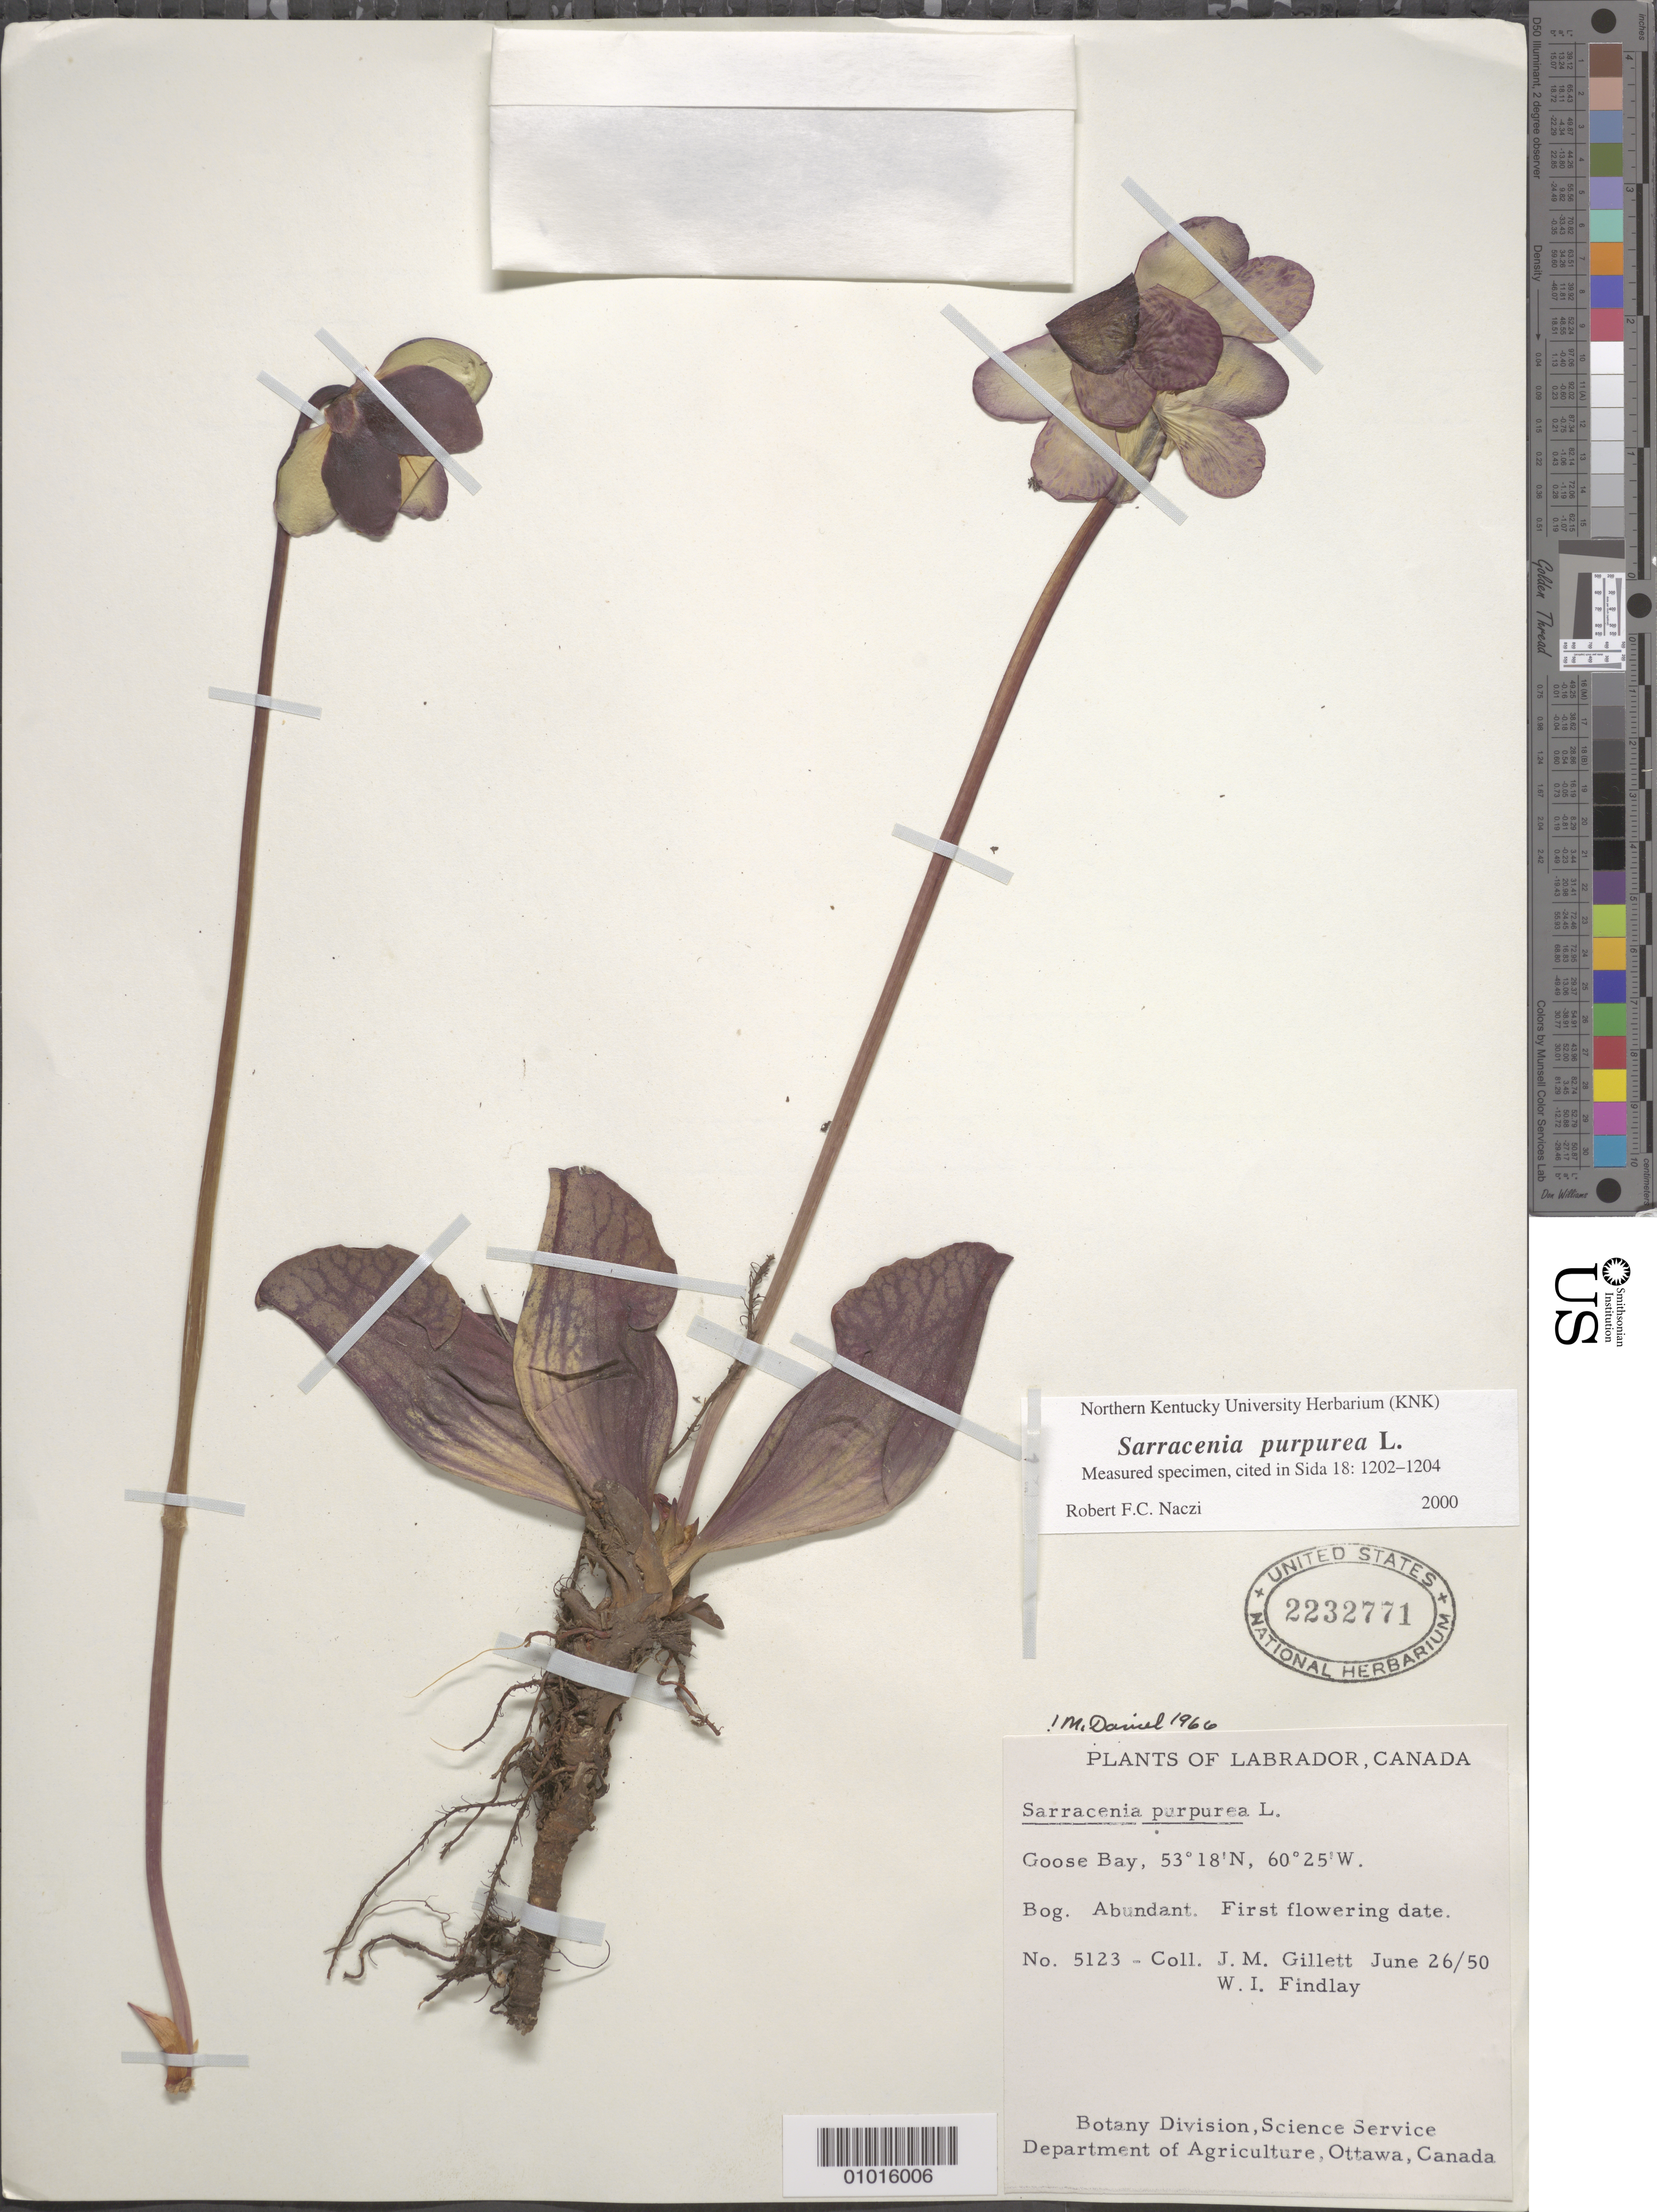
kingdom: Plantae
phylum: Tracheophyta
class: Magnoliopsida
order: Ericales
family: Sarraceniaceae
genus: Sarracenia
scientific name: Sarracenia purpurea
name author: L.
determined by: Naczi, R. F. C.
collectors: J. Gillett & W. Findlay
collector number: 5123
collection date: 1950-06-26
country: Canada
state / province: Newfoundland and Labrador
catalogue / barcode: US 2232771